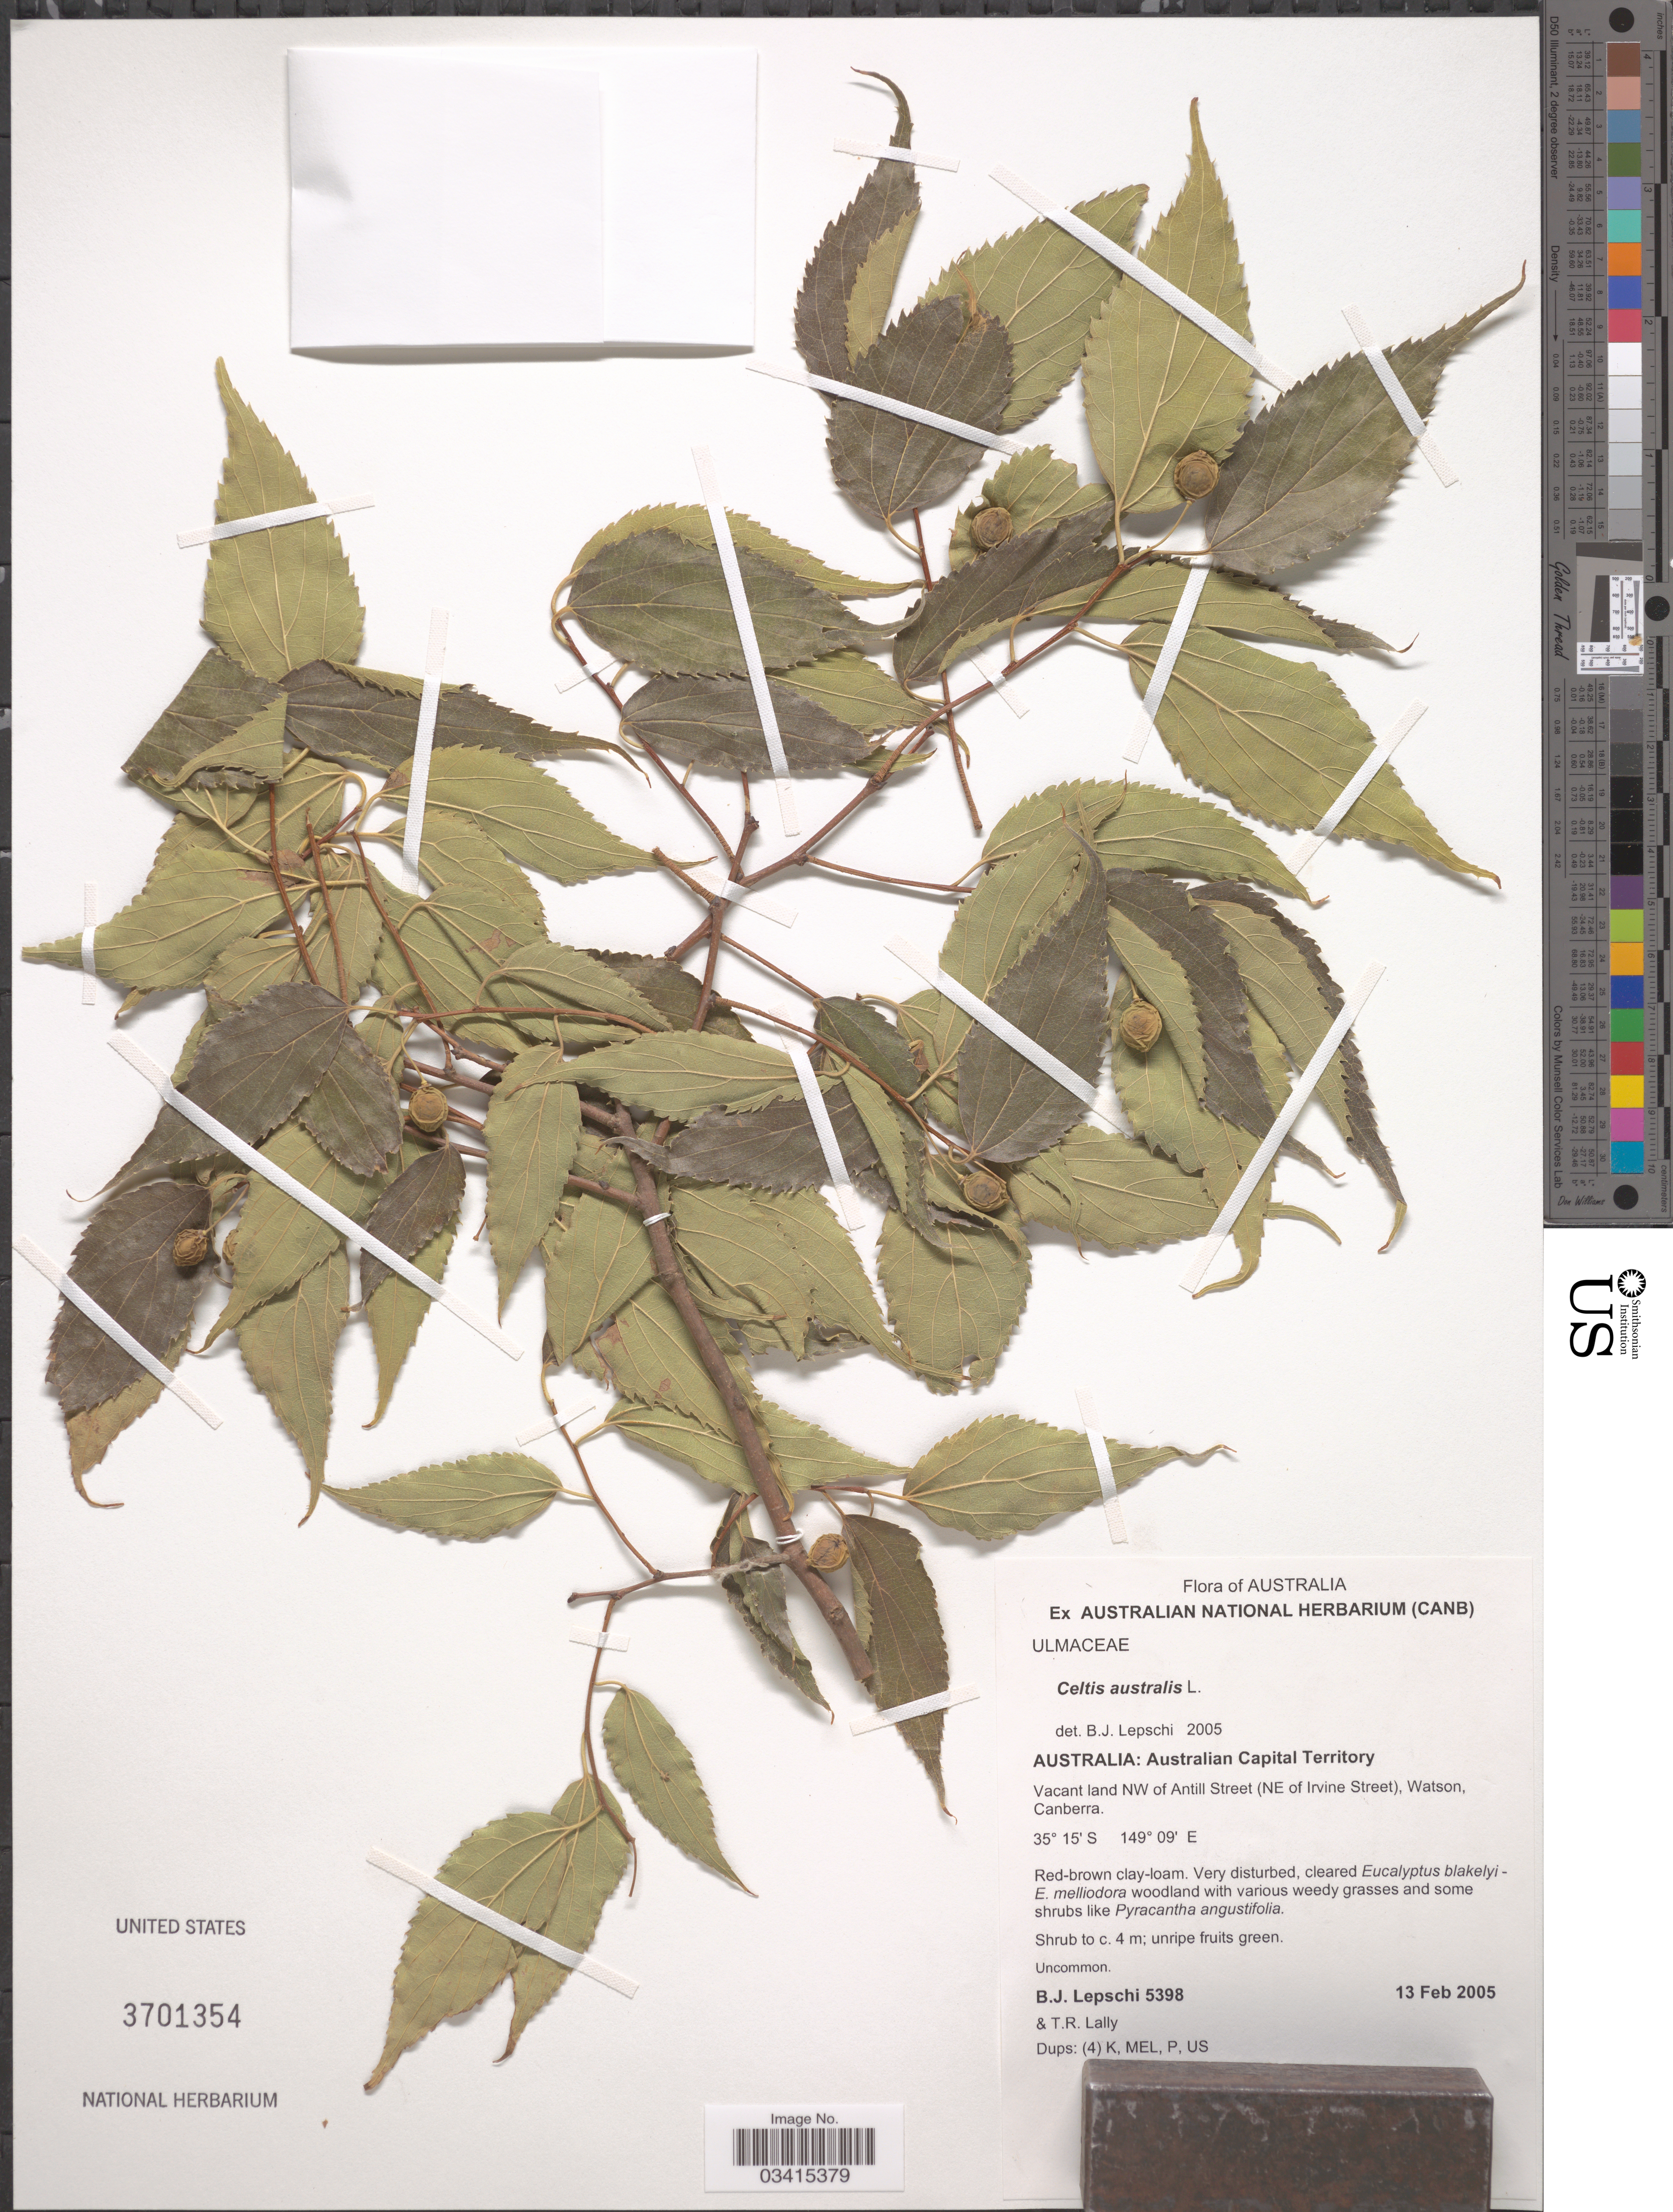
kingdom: Plantae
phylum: Tracheophyta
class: Magnoliopsida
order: Rosales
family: Cannabaceae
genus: Celtis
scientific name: Celtis australis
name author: L.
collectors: B. Lepschi & T. R. Lally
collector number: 5398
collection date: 2005-02-13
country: Australia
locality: Australian Capital Territory. Vacant land NW of Antill Street (NE of Irvine Street), Watson Canberra.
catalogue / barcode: US 3701354